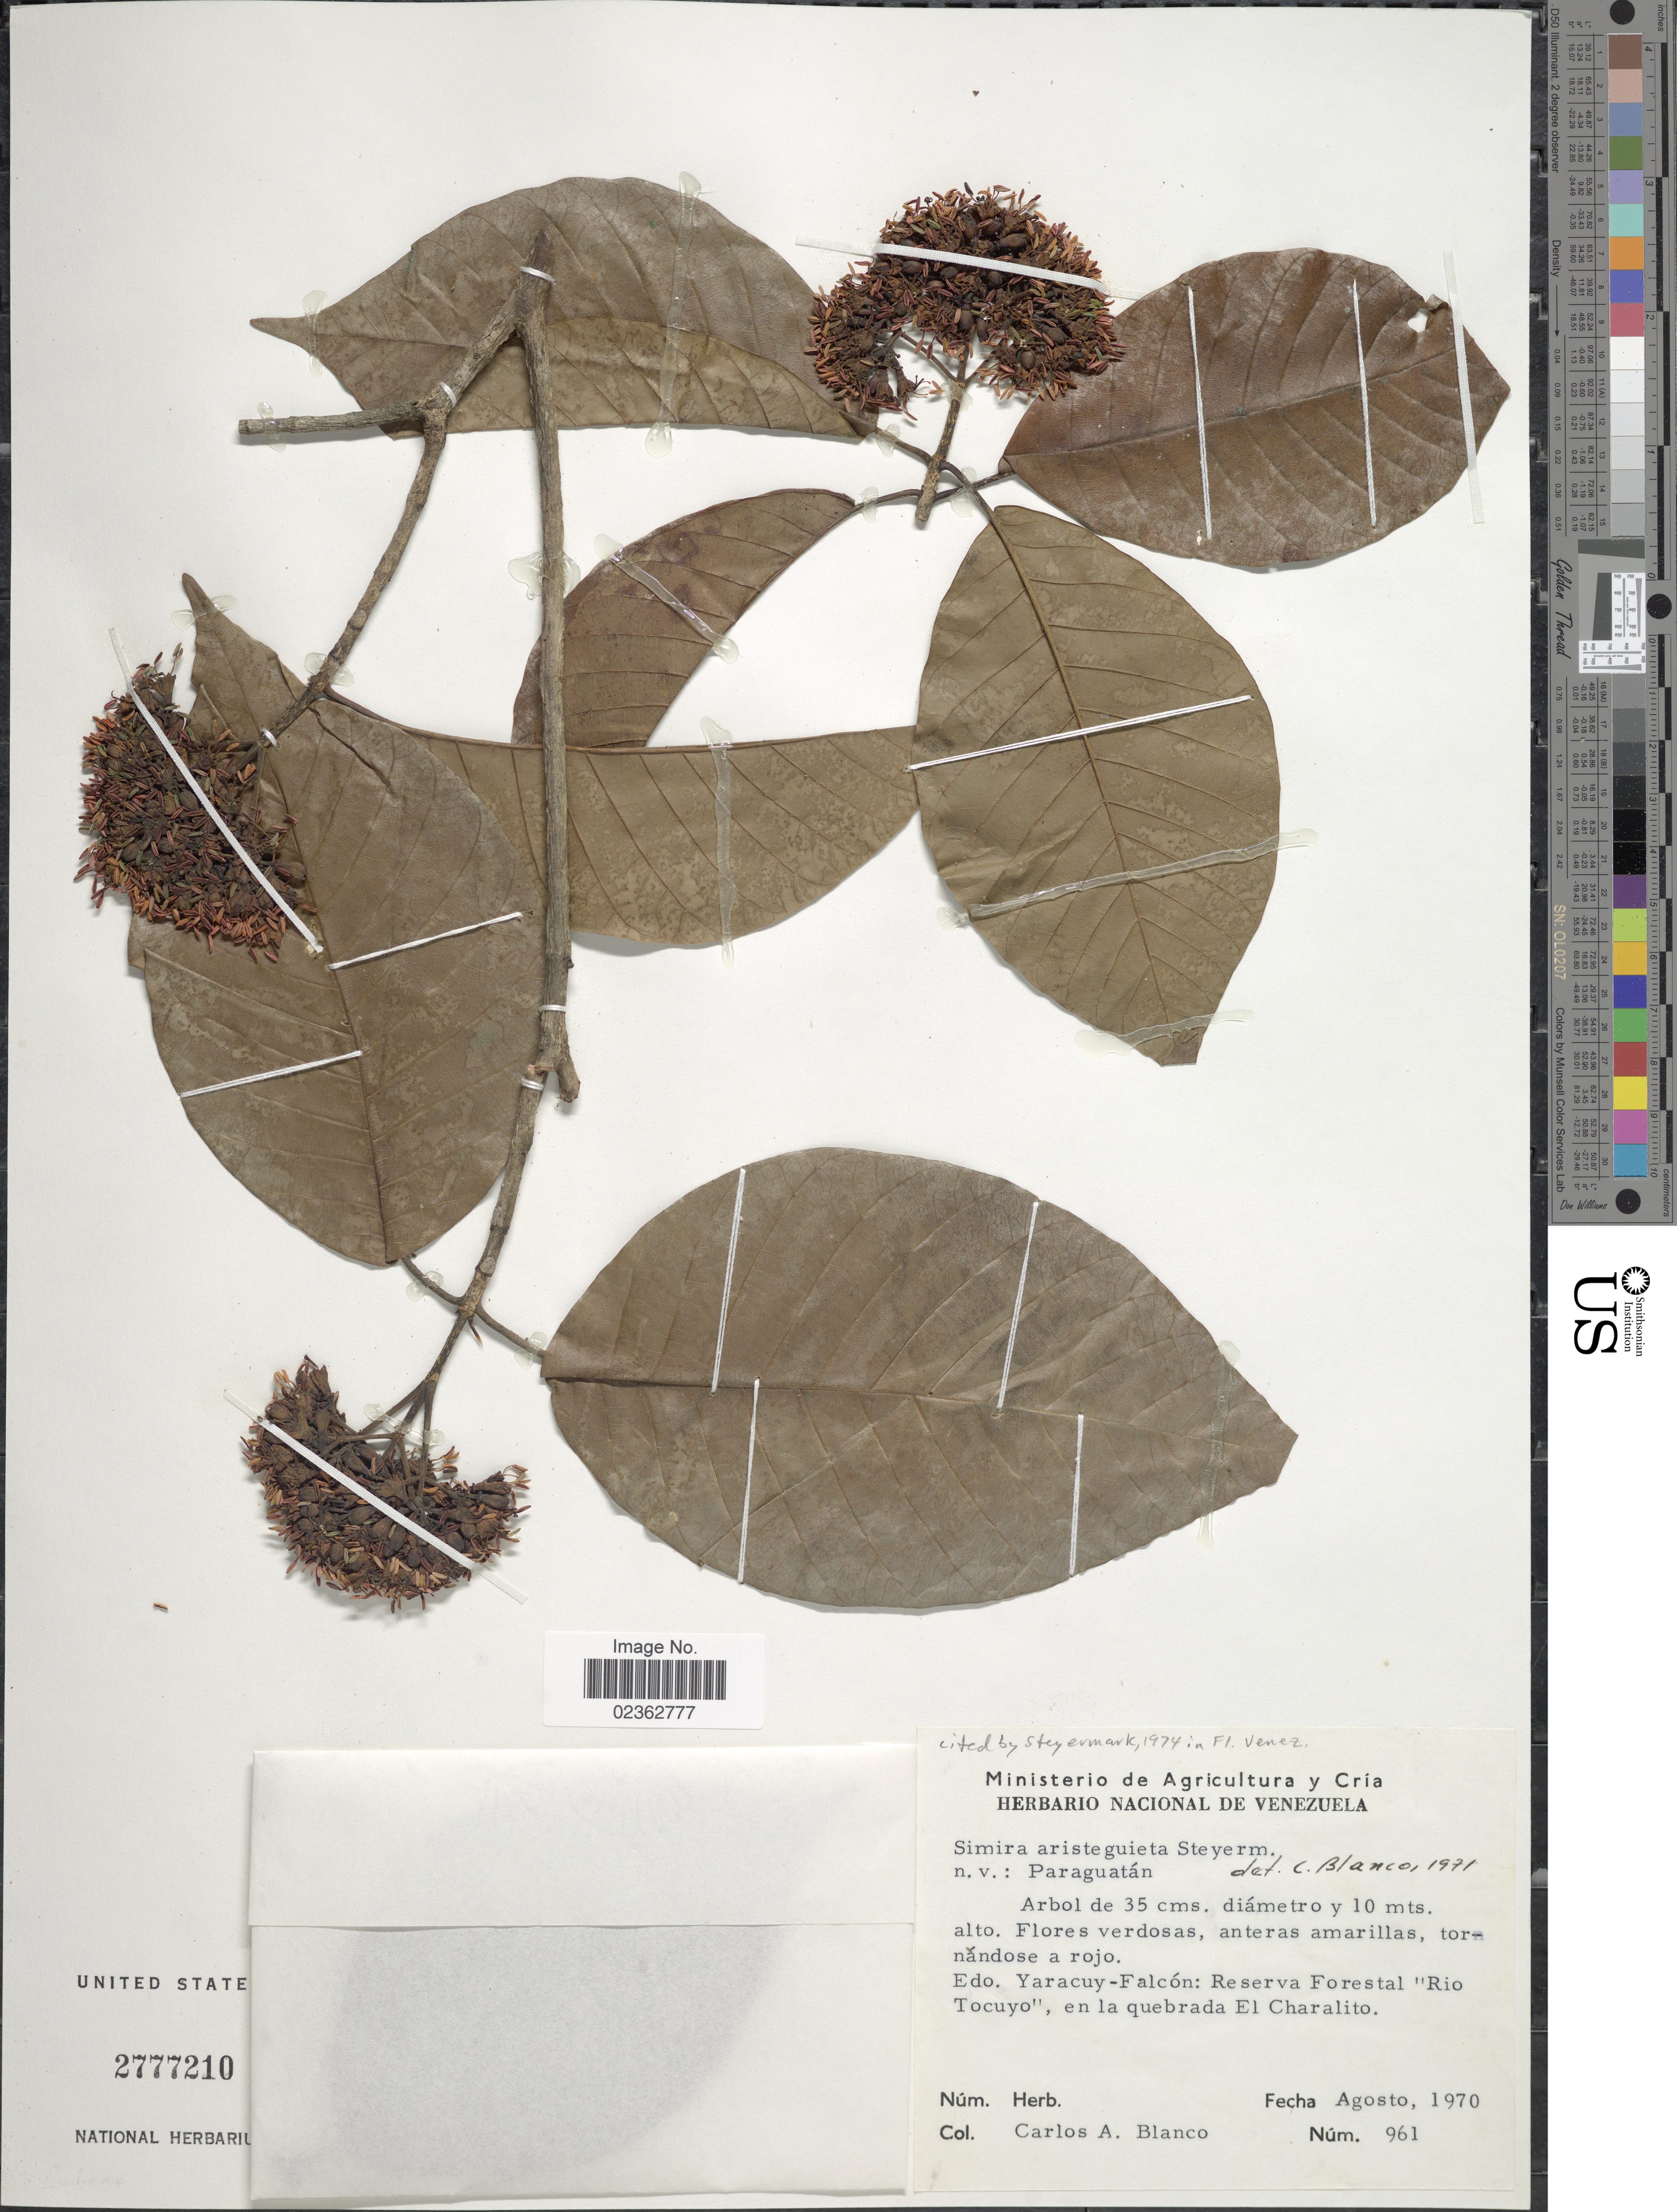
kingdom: Plantae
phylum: Tracheophyta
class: Magnoliopsida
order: Gentianales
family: Rubiaceae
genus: Simira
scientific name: Simira aristeguietae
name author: (Steyerm.) Steyerm.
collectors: C. A. Blanco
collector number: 961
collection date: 1970-08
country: Venezuela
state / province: Yaracuy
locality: Yaracuy-Falcon: Reserva Forestal "Rio Tocuyo", en la quebrada El Charalito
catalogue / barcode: US 2777210